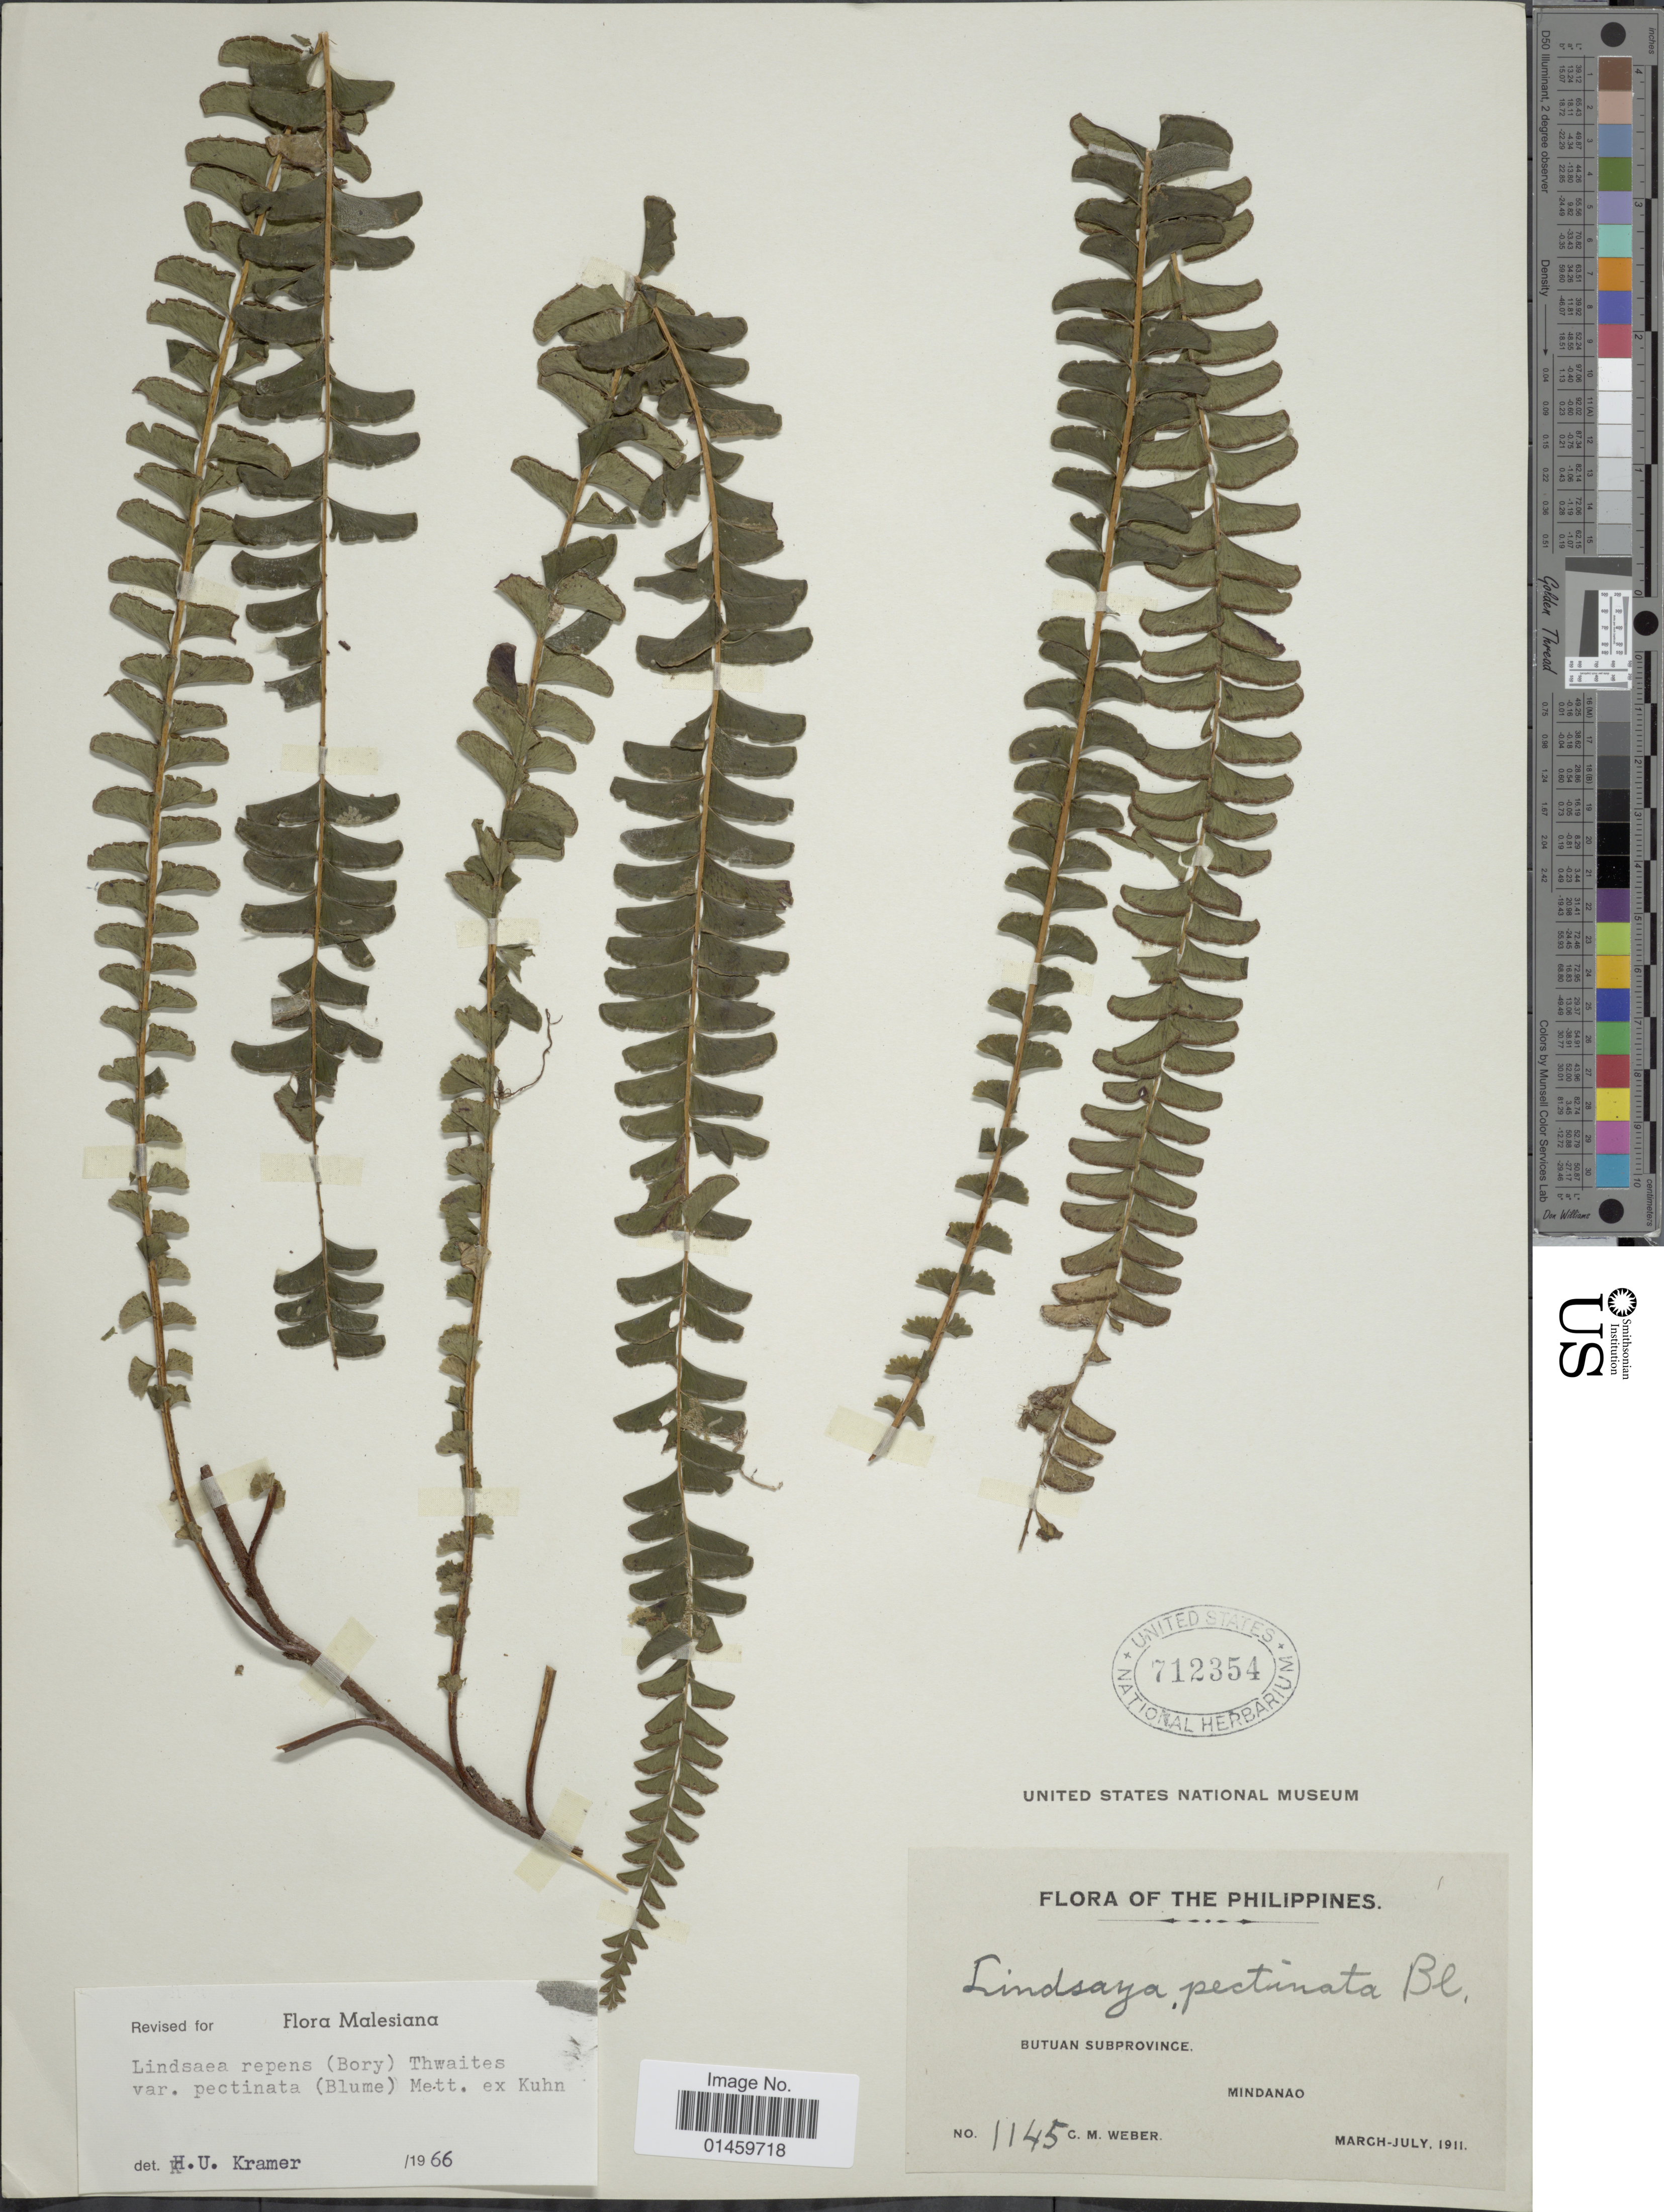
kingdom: Plantae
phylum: Tracheophyta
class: Polypodiopsida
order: Polypodiales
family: Lindsaeaceae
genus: Lindsaea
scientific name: Lindsaea repens var. pectinata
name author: (Blume) Mett.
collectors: C. M. Weber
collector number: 1145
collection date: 1911-03/1911-07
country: Philippines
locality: Butuan Subprovince. Mindanao.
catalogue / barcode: US 712354